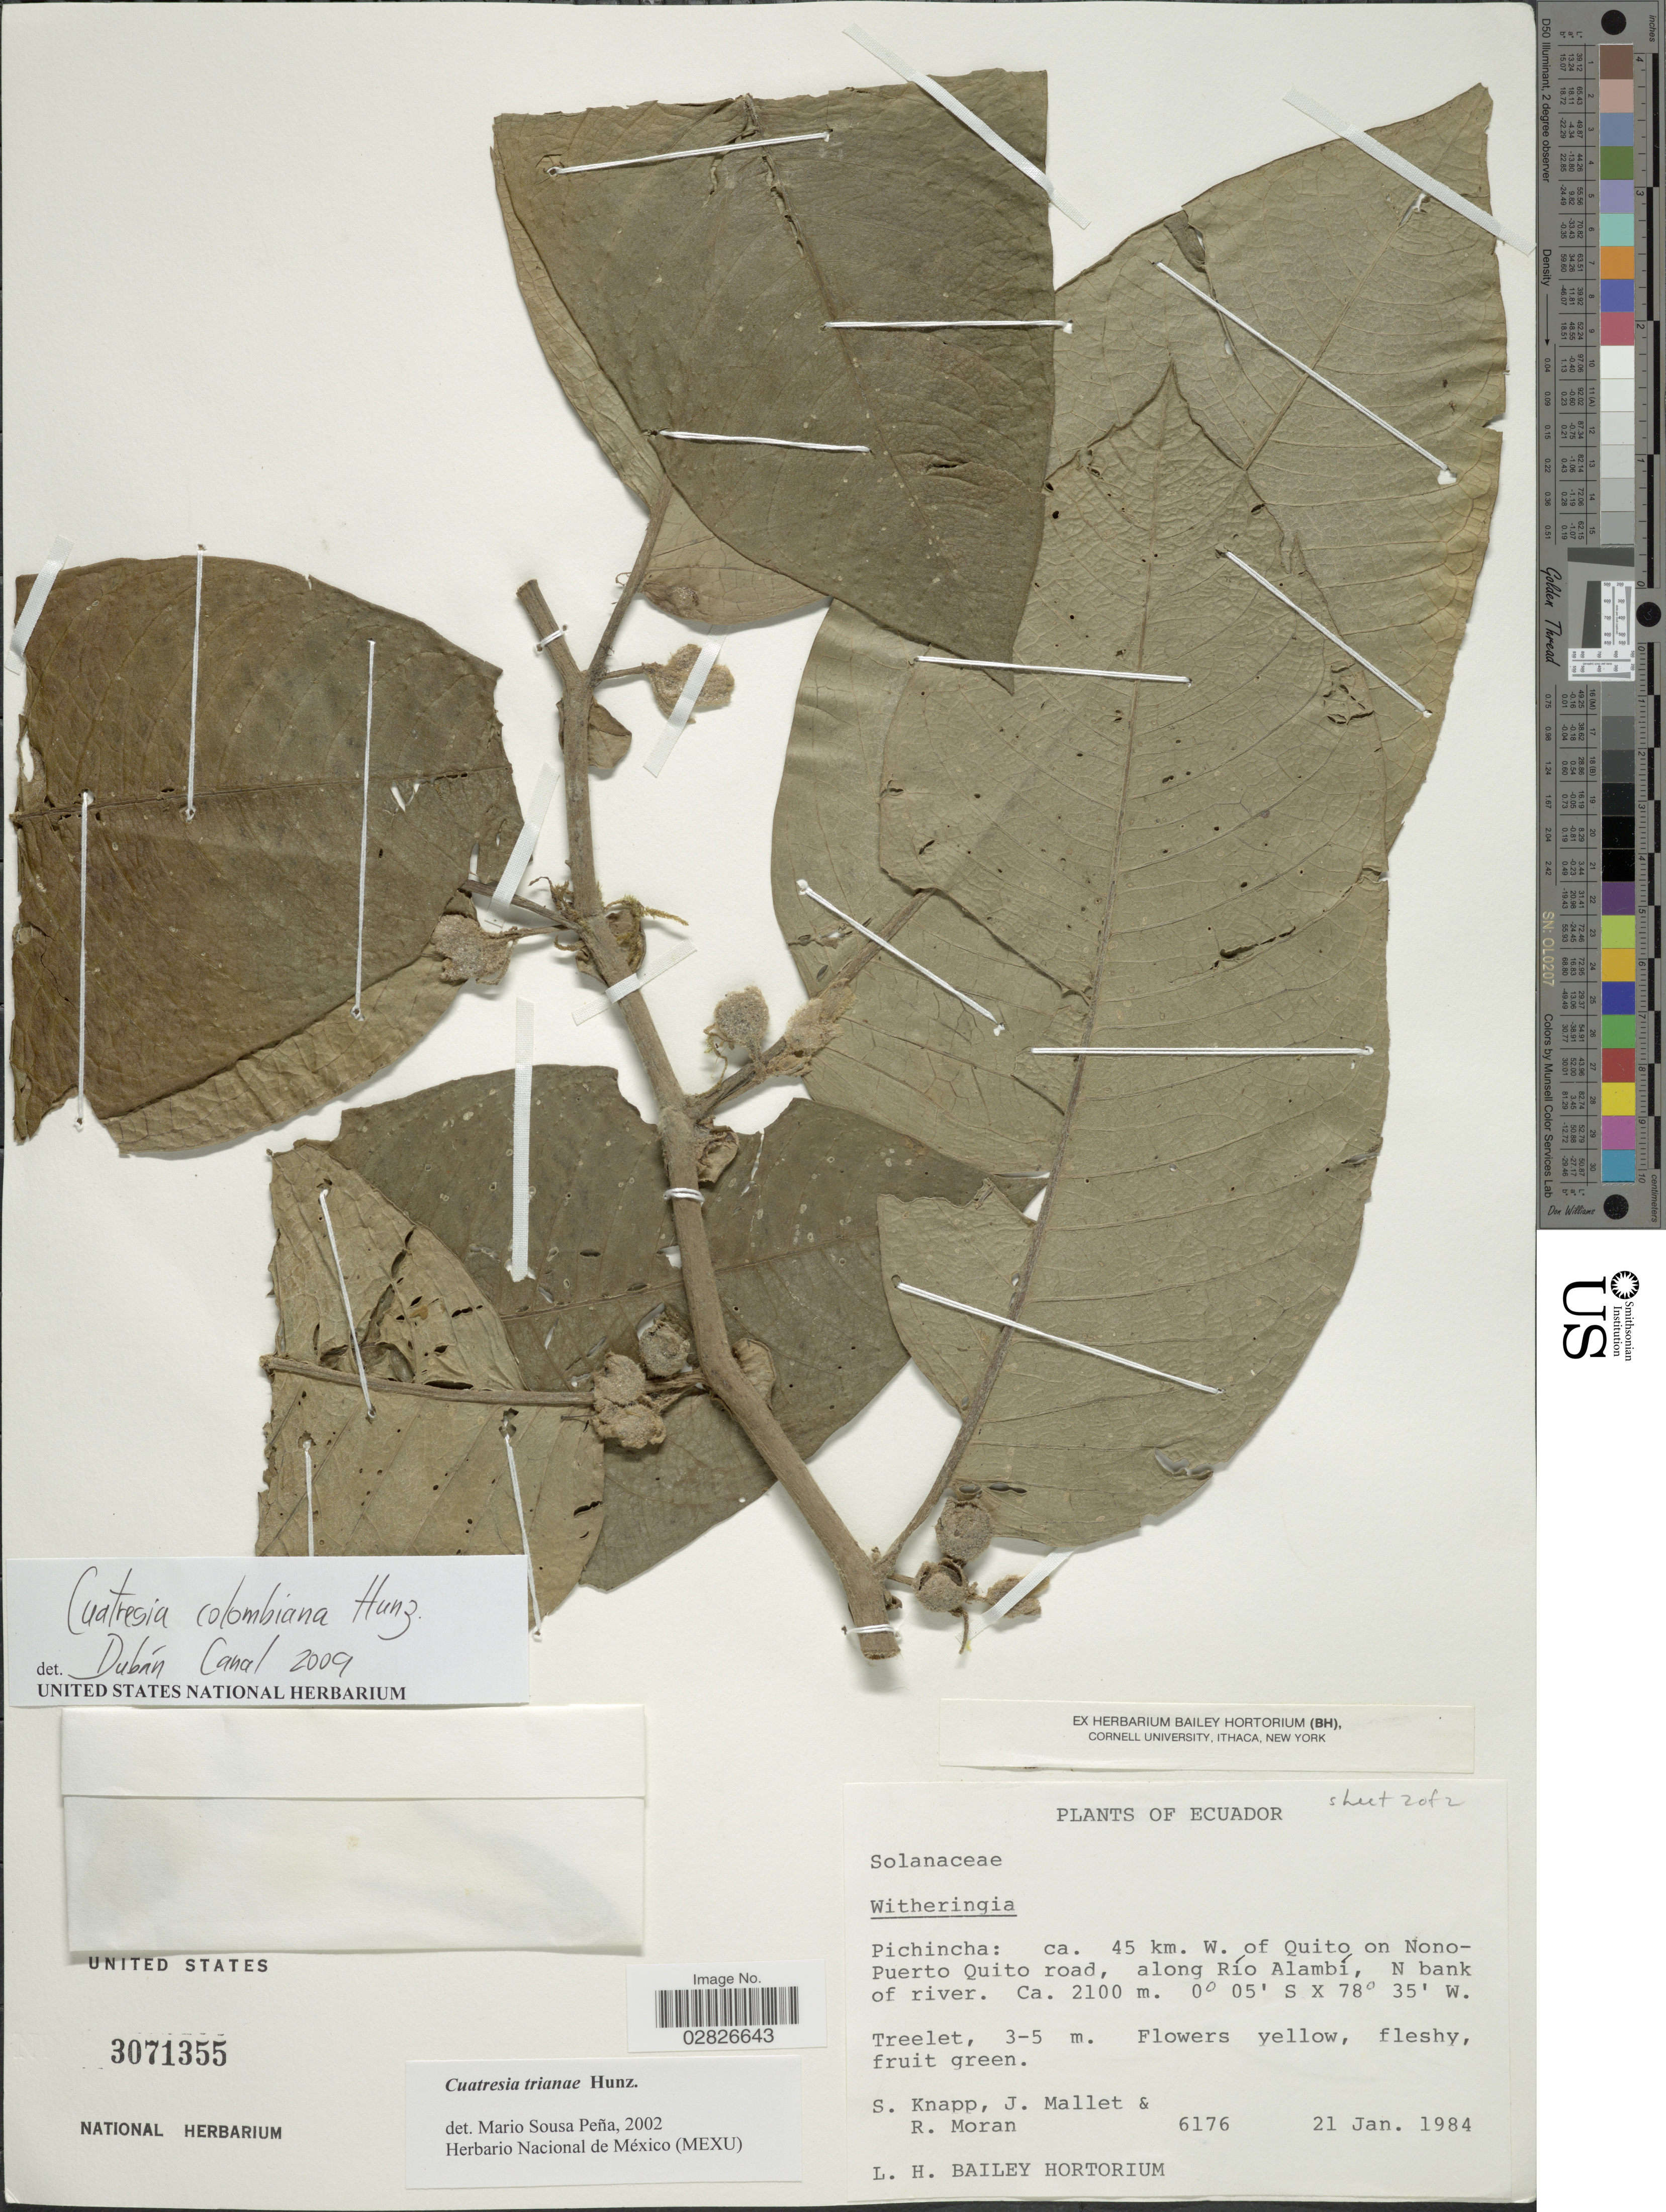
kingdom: Plantae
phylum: Tracheophyta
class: Magnoliopsida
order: Solanales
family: Solanaceae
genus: Cuatresia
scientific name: Cuatresia colombiana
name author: Hunz.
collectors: S. Knapp, J. Mallet & R. Moran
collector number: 6176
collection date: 1984-01-21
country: Ecuador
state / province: Pichincha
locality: Ca. 45 km. W. of Quito on Nono-Puerto Quito road, along Río Alambí, N bank of river.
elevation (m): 2100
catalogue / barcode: US 3071355